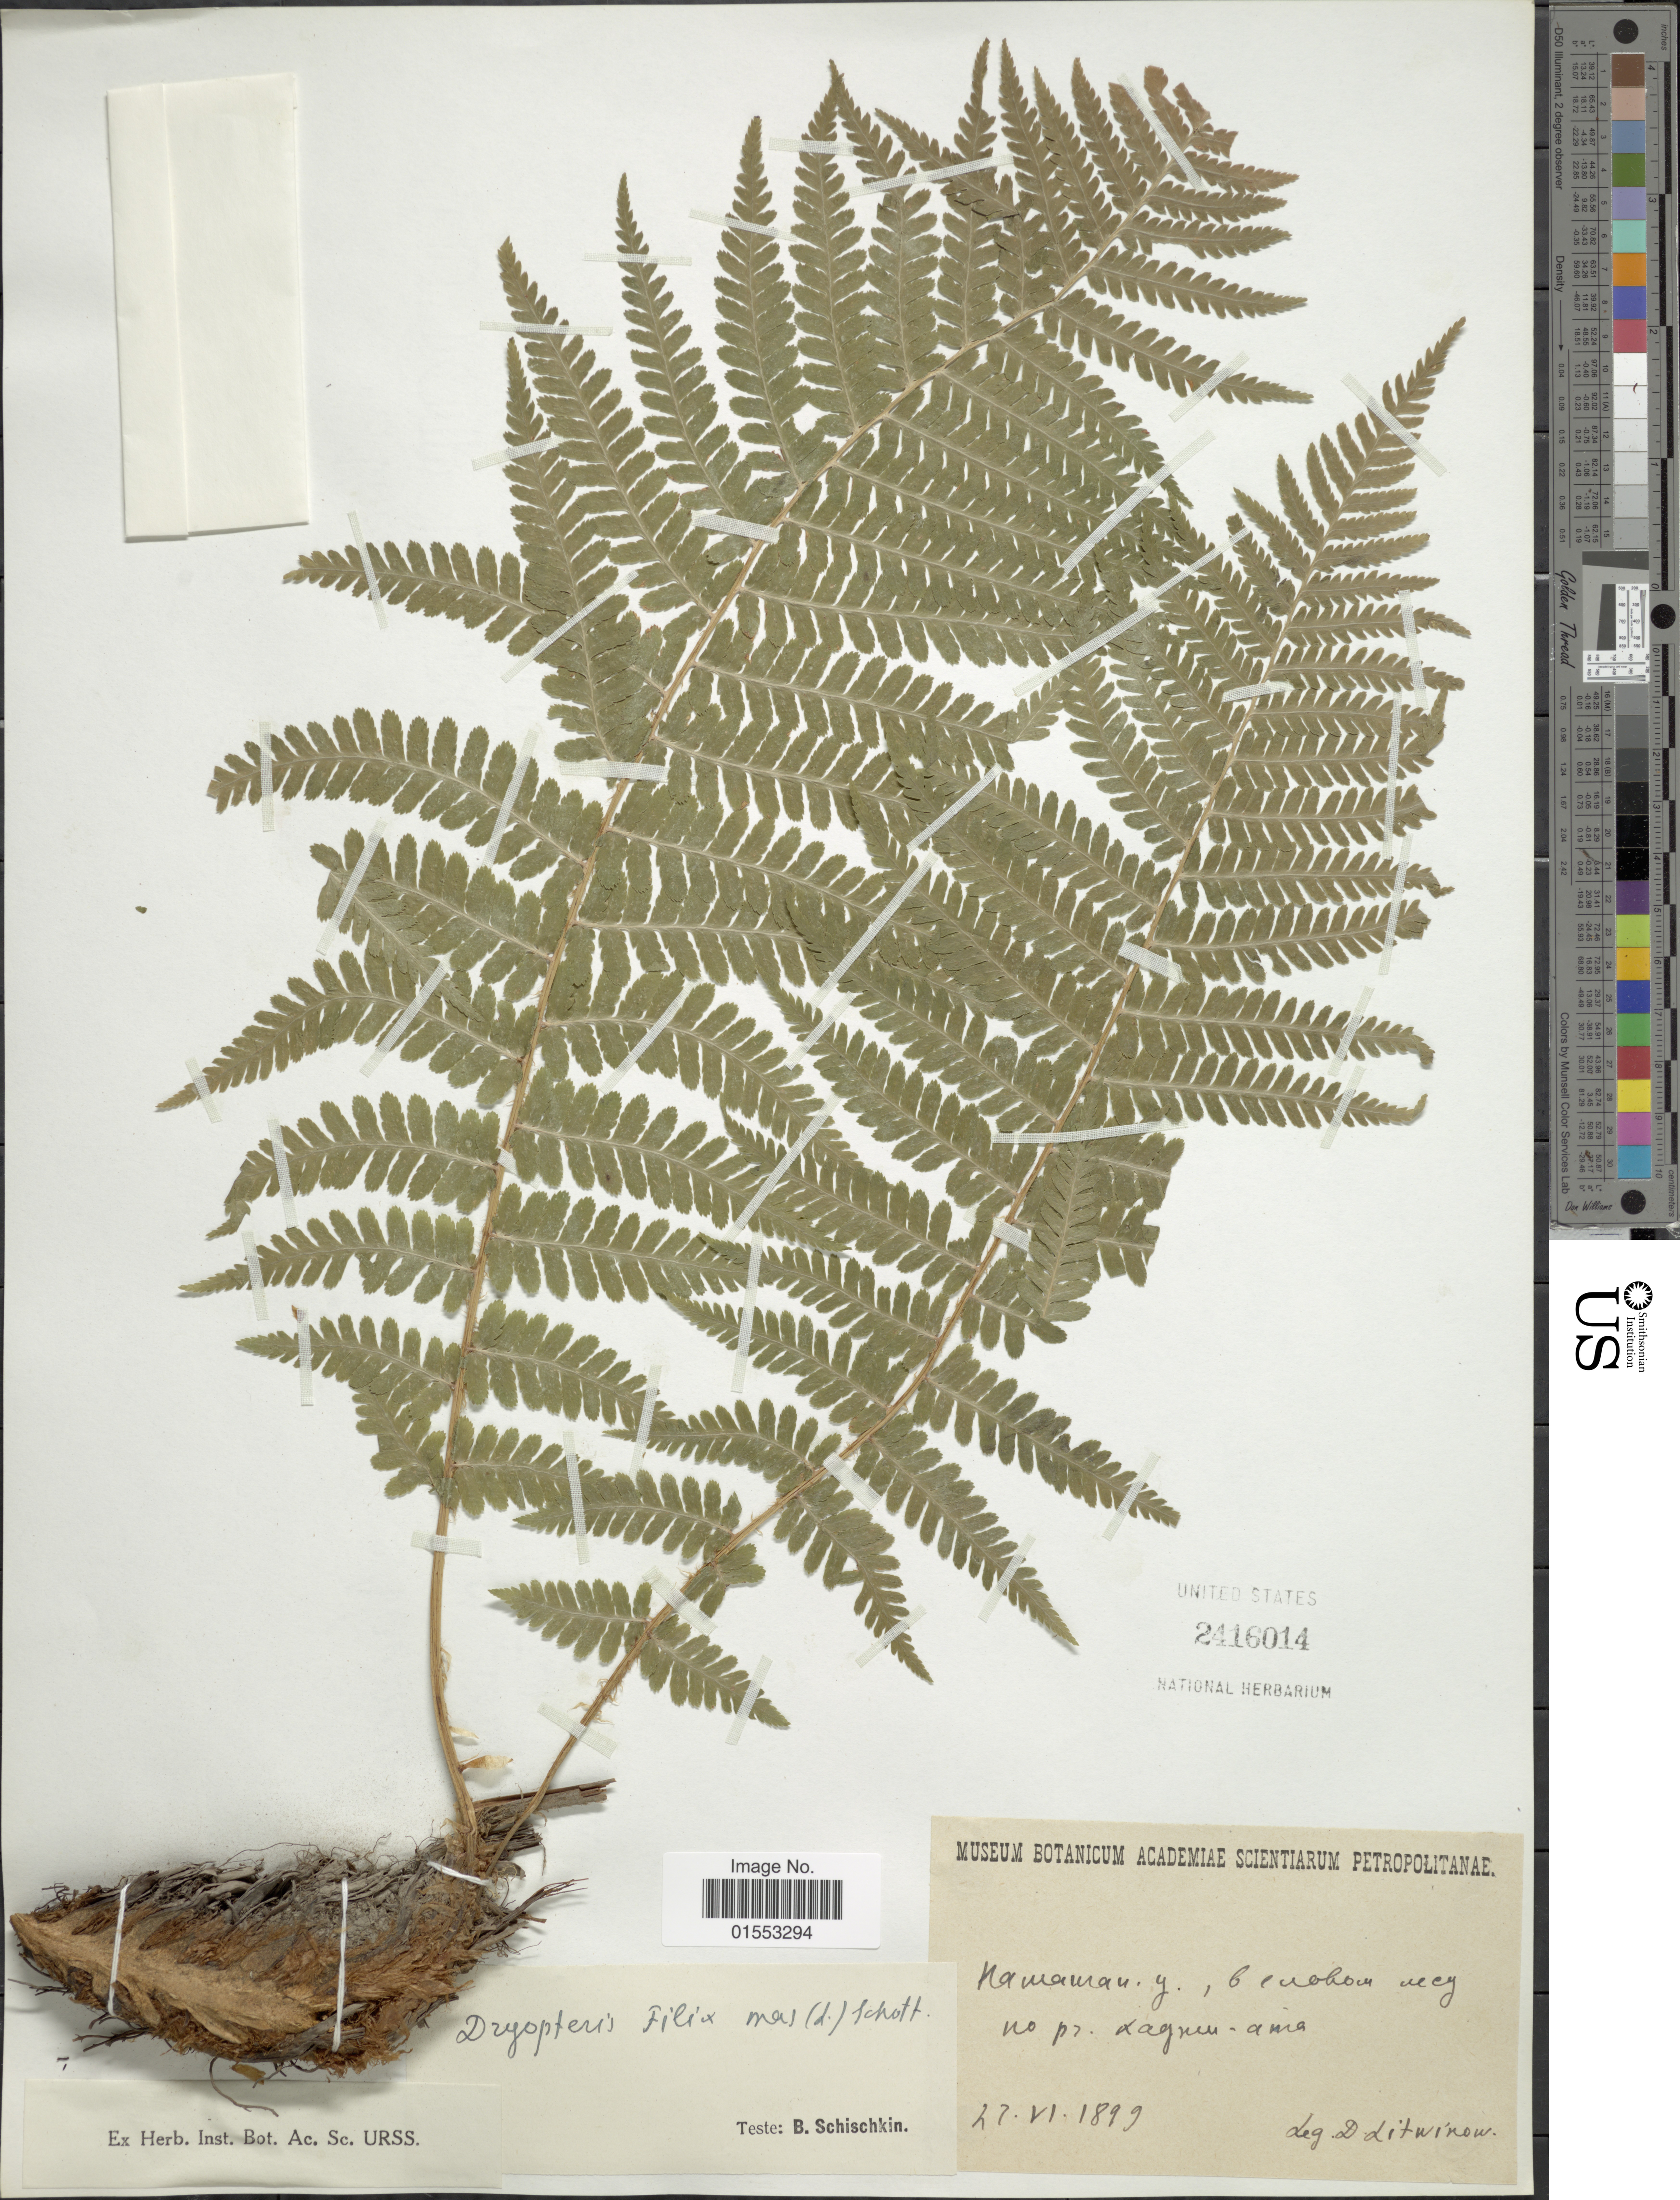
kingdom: Plantae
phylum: Tracheophyta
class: Polypodiopsida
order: Polypodiales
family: Dryopteridaceae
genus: Dryopteris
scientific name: Dryopteris filix-mas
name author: (L.) Schott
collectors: D. Litwinow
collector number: p7*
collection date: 1899-06-27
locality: Namaura, y. , 6 Genob [illegible text] neey, Lagnu [illegible text]- ania. [interpreted]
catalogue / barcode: US 2416014